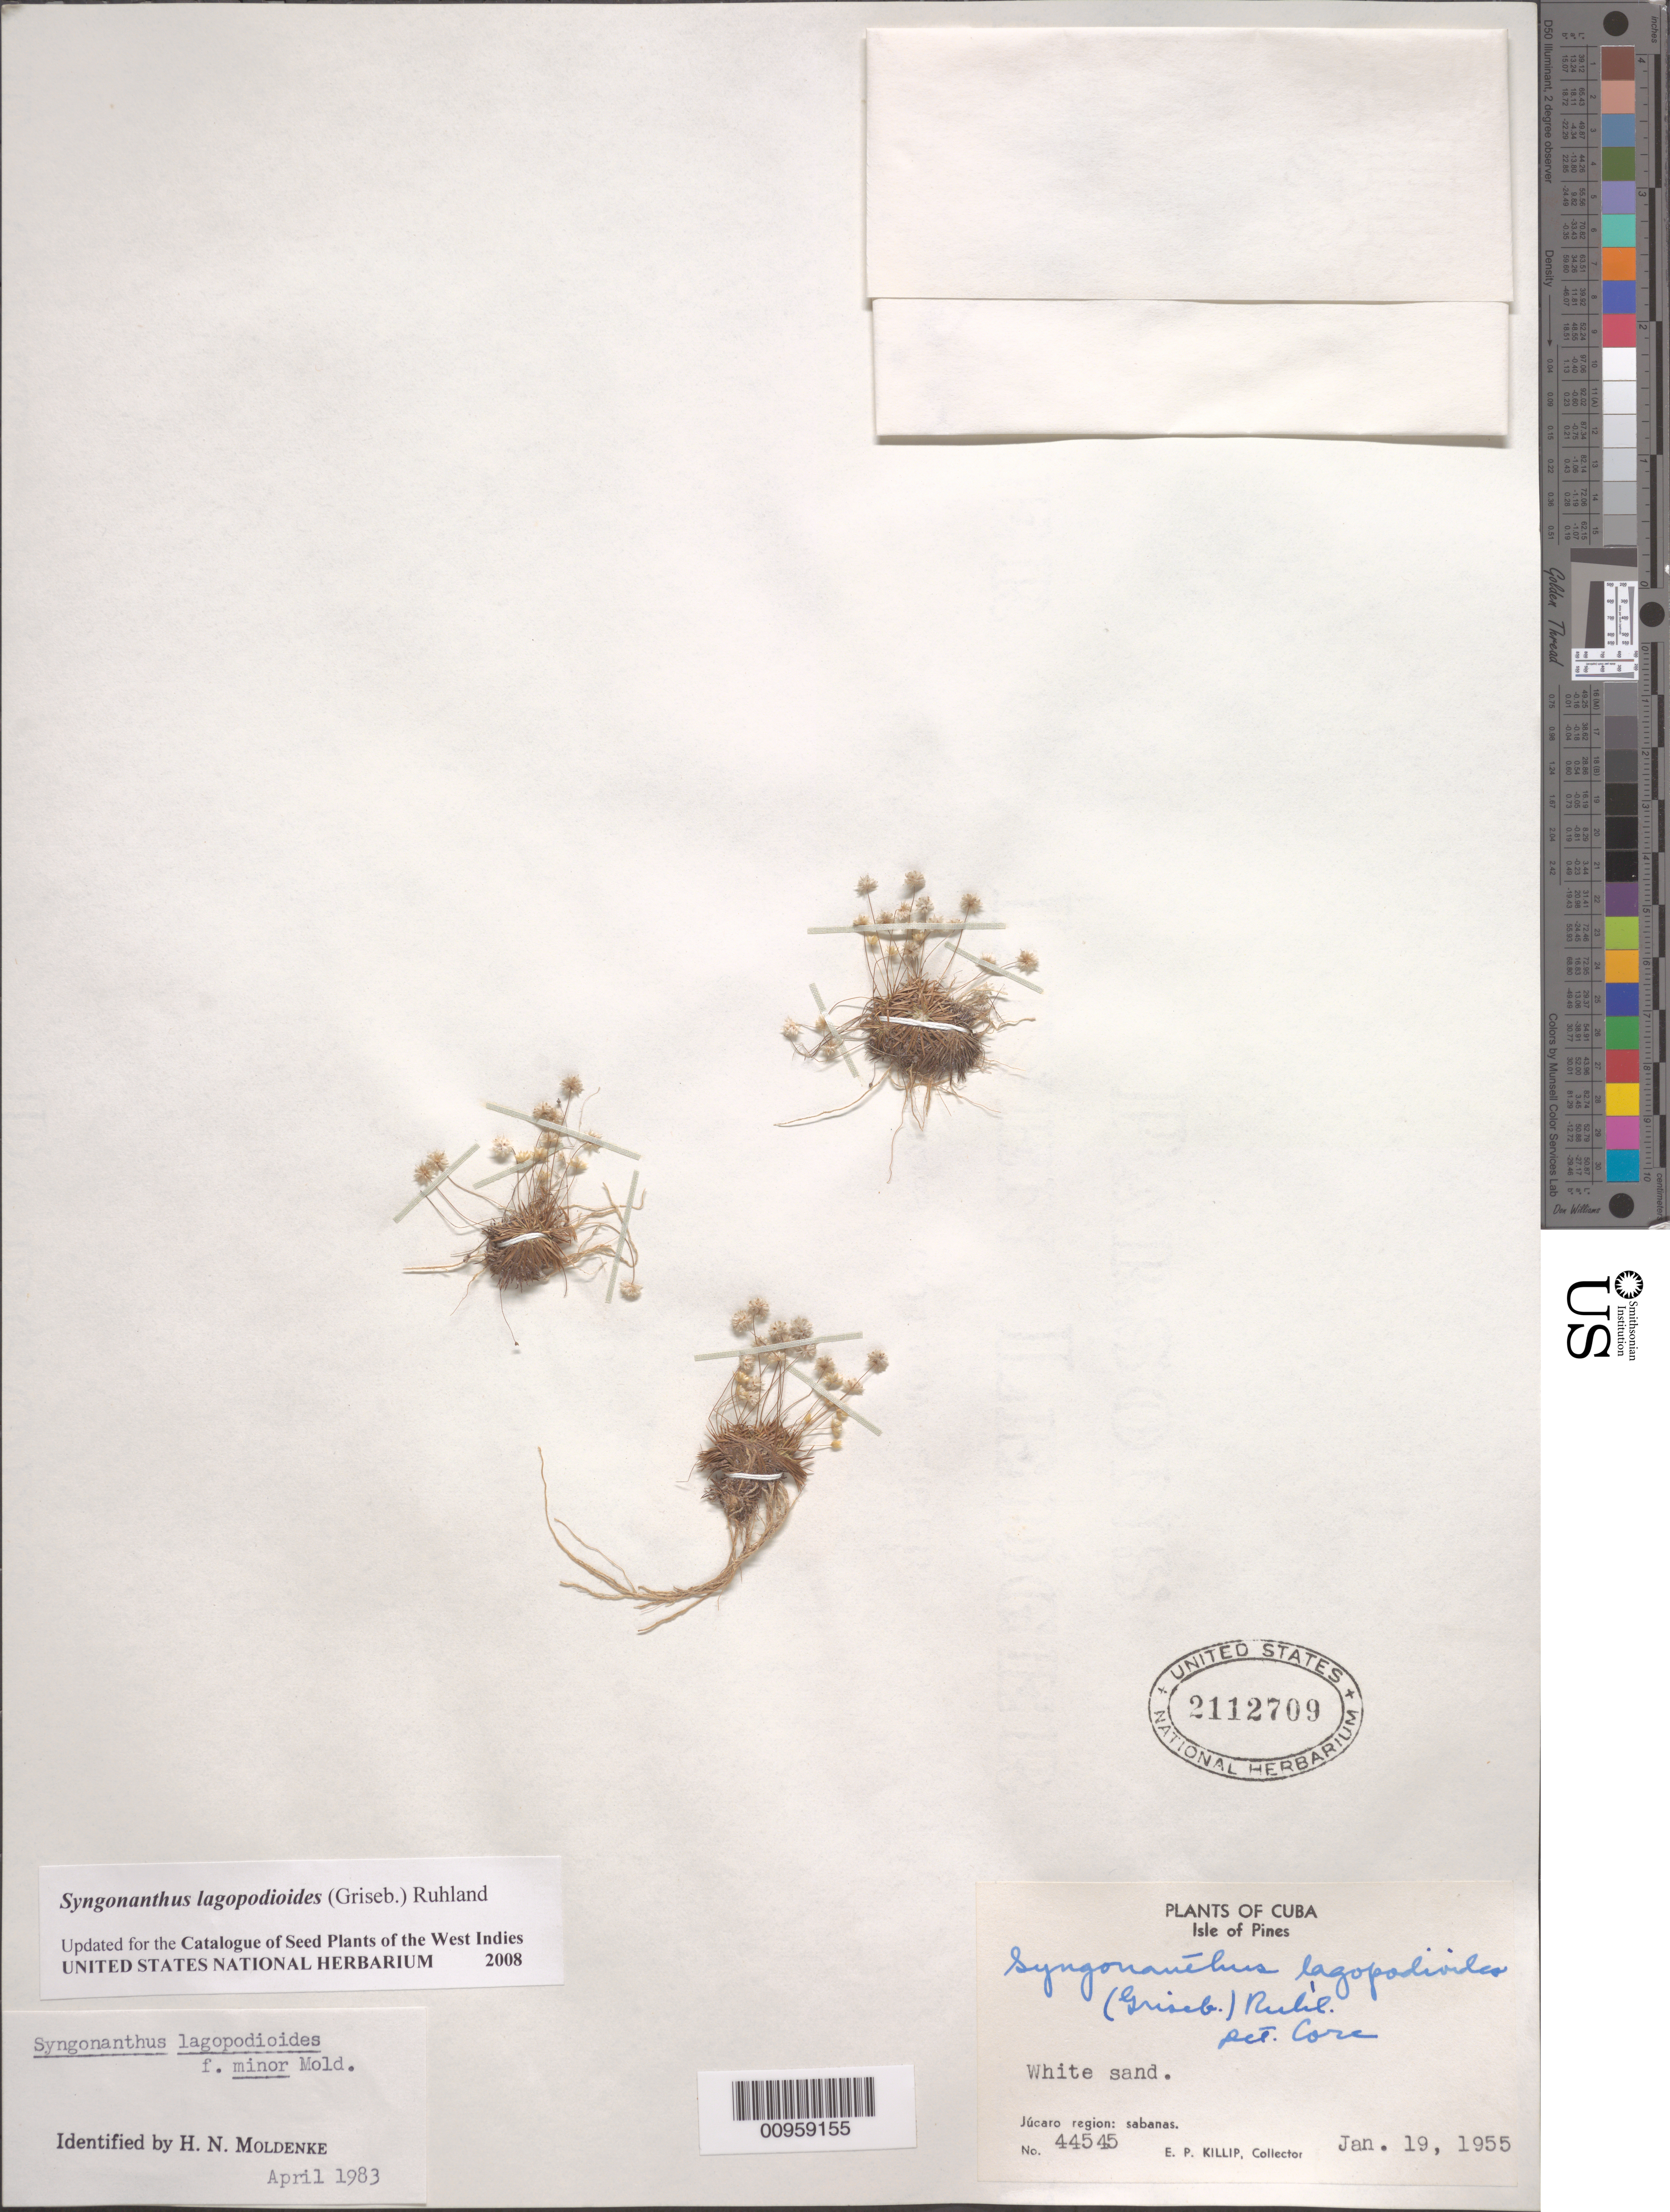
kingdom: Plantae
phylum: Tracheophyta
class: Liliopsida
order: Poales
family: Eriocaulaceae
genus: Syngonanthus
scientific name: Syngonanthus lagopodioides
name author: (Griseb.) Ruhland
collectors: E. P. Killip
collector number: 44545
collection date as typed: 19 Jan 1955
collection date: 1955-01-19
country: Cuba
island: Isla de la Juventud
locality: Júcaro Region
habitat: White-sand sabanas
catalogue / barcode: US 2112709